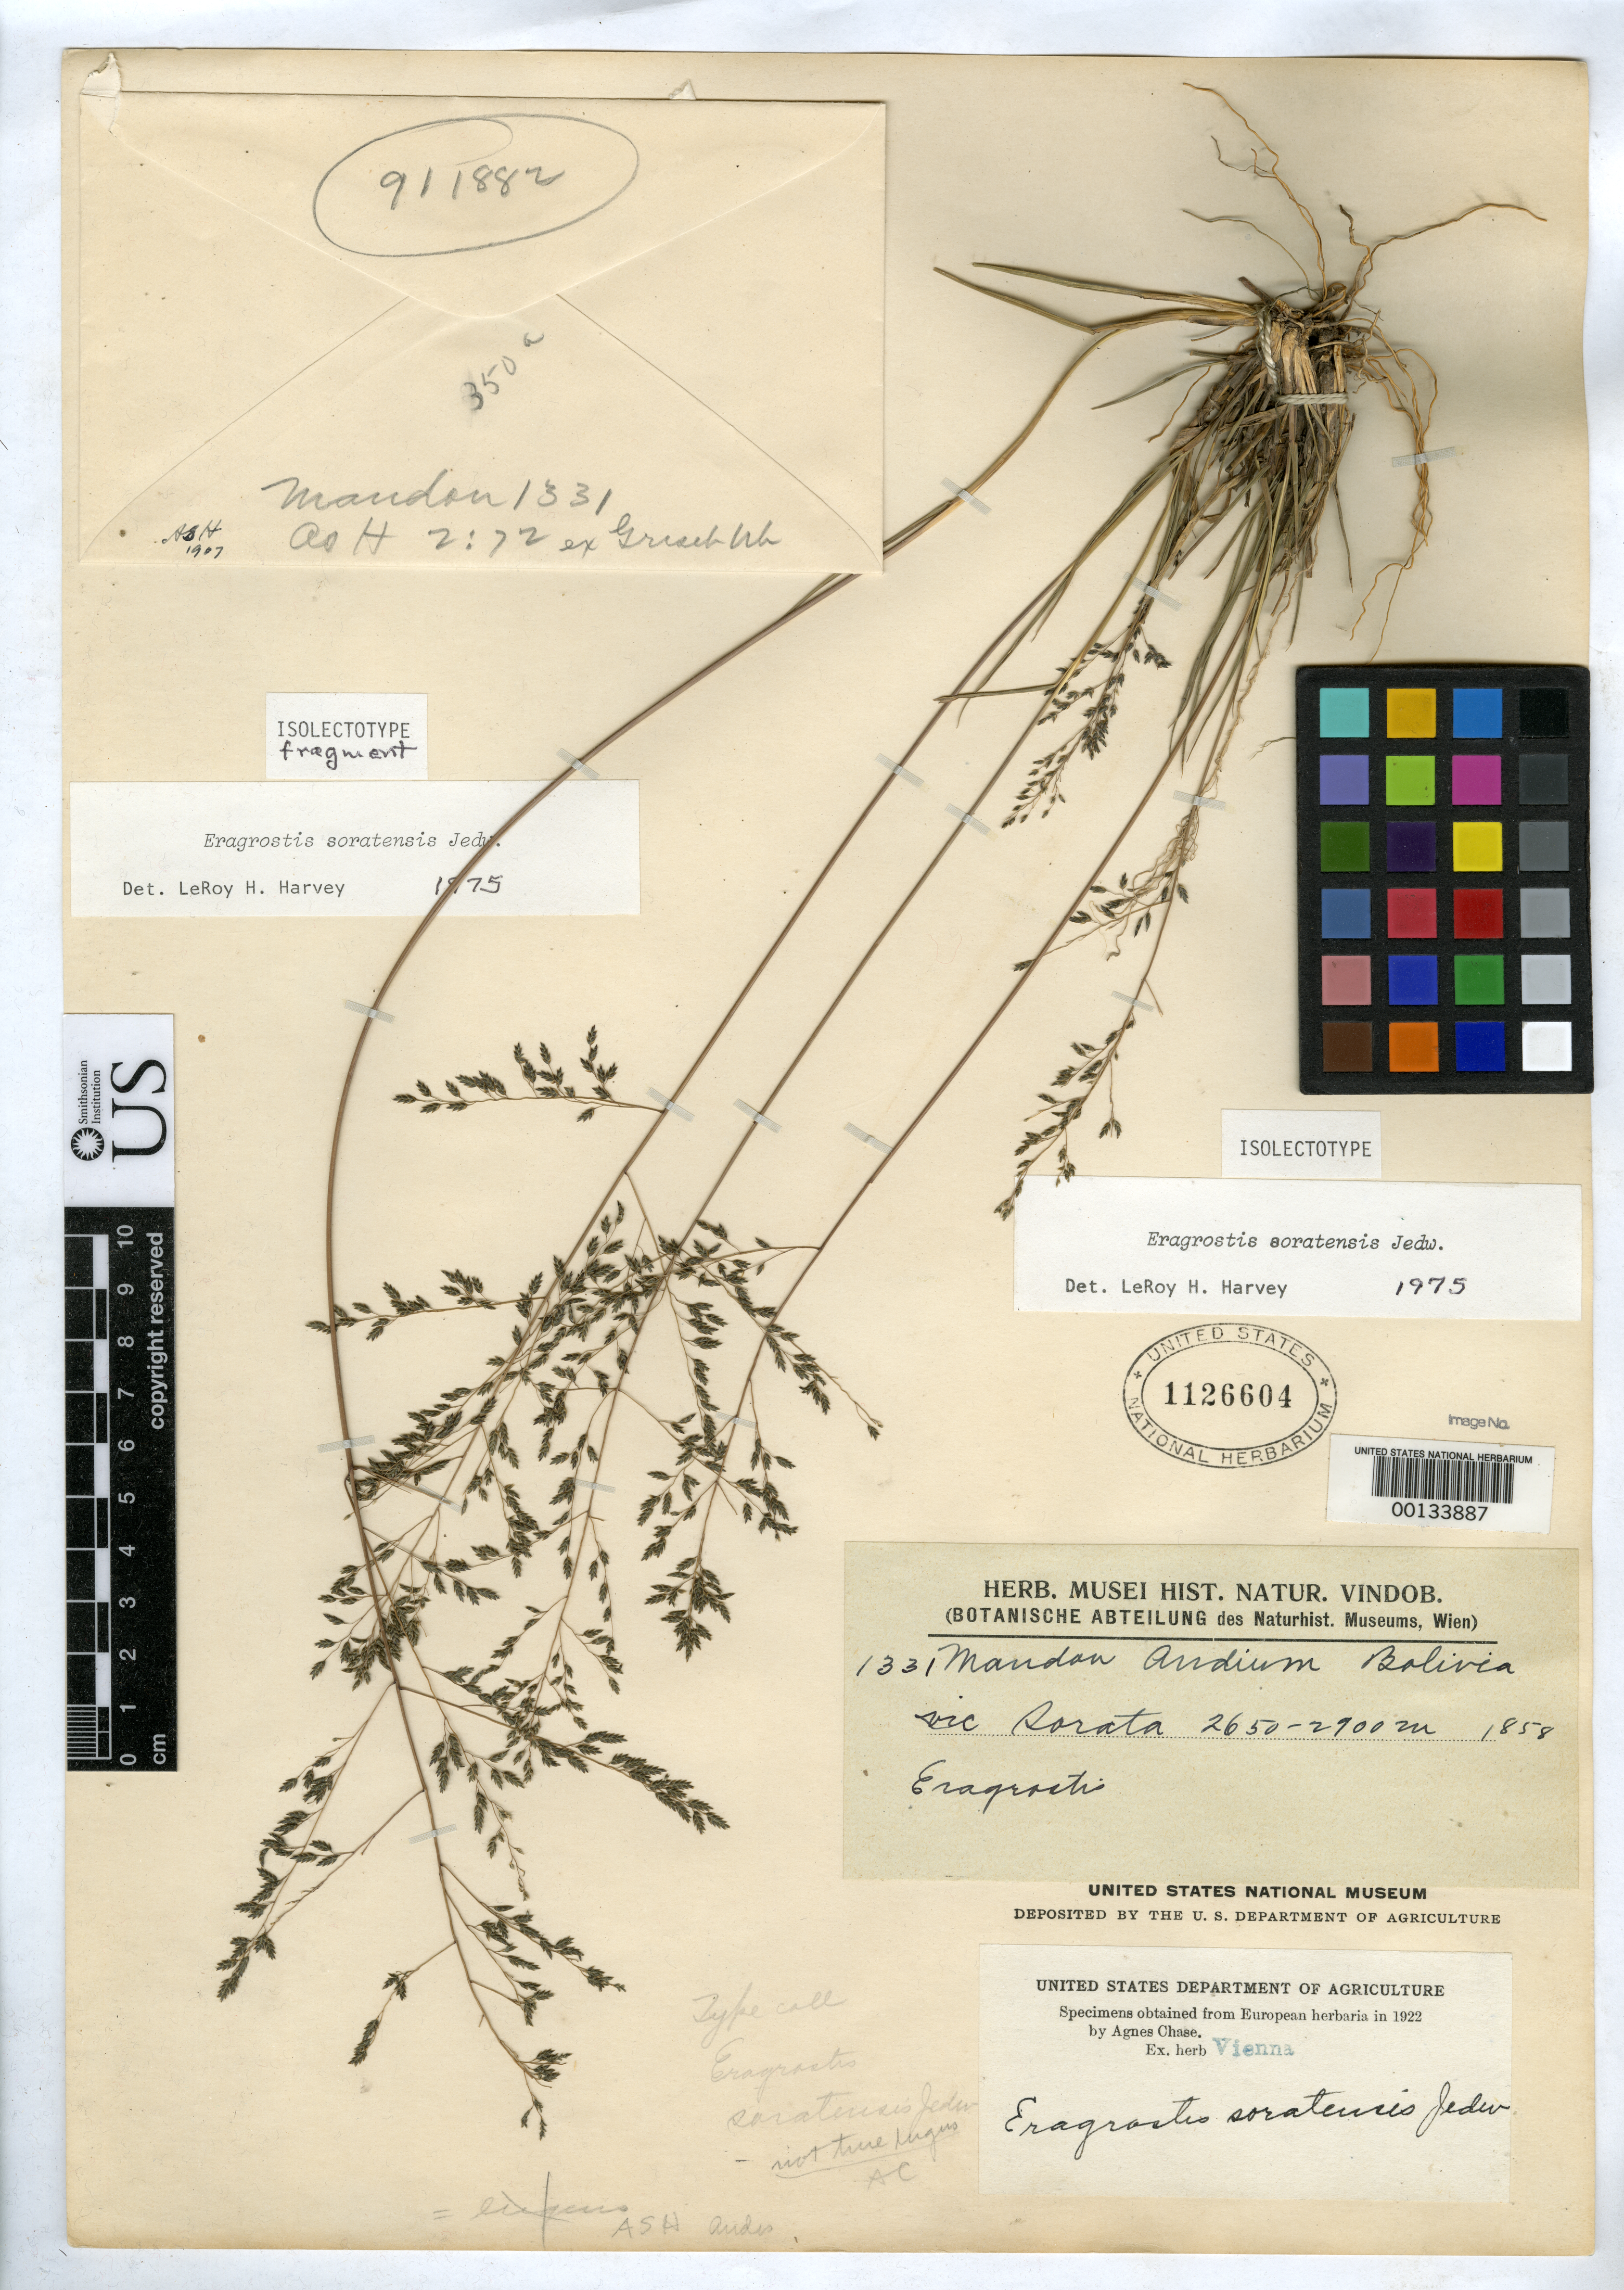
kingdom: Plantae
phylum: Tracheophyta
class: Liliopsida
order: Poales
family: Poaceae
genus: Eragrostis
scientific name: Eragrostis soratensis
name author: Jedwabn.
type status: Isosyntype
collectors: G. Mandon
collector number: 1331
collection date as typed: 1858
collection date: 1858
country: Bolivia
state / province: La Paz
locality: Vic. Sorata.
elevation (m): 2650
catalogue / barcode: US 1126604